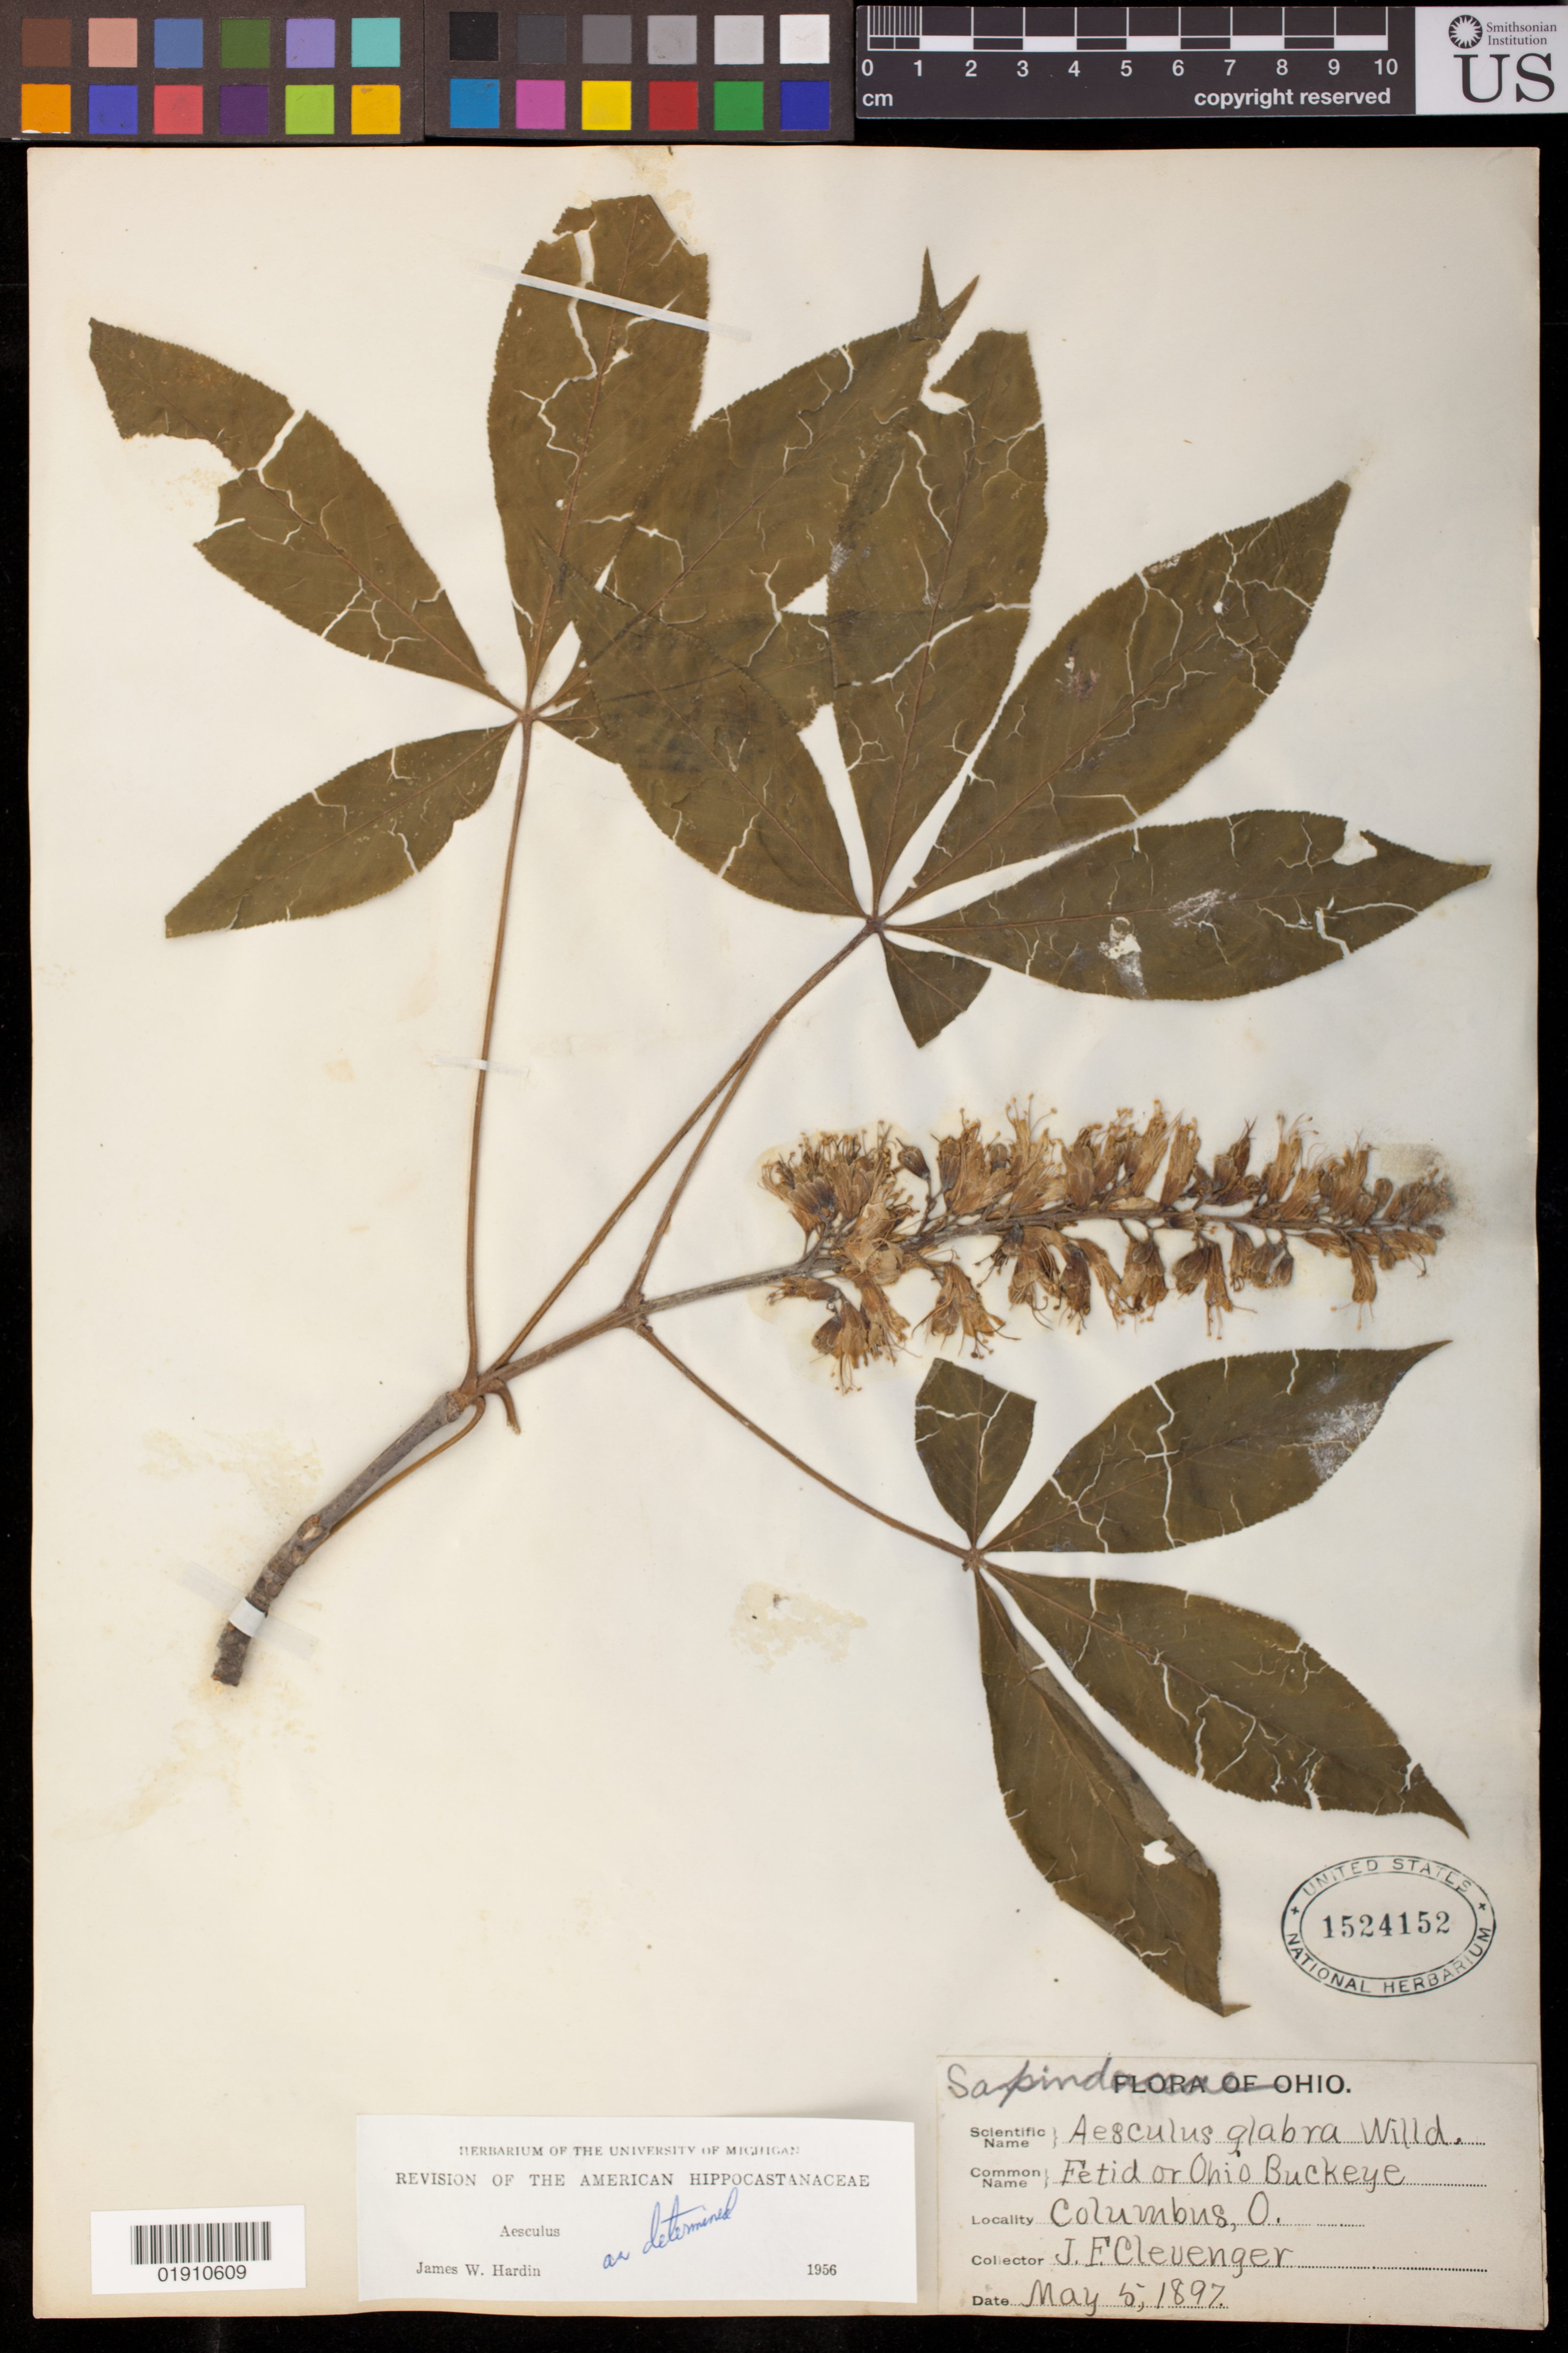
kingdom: Plantae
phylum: Tracheophyta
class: Magnoliopsida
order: Sapindales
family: Sapindaceae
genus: Aesculus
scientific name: Aesculus glabra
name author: Willd.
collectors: J. F. Clevenger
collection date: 1897-05-05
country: United States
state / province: Ohio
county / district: Franklin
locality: Columbus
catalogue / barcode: US 1524152